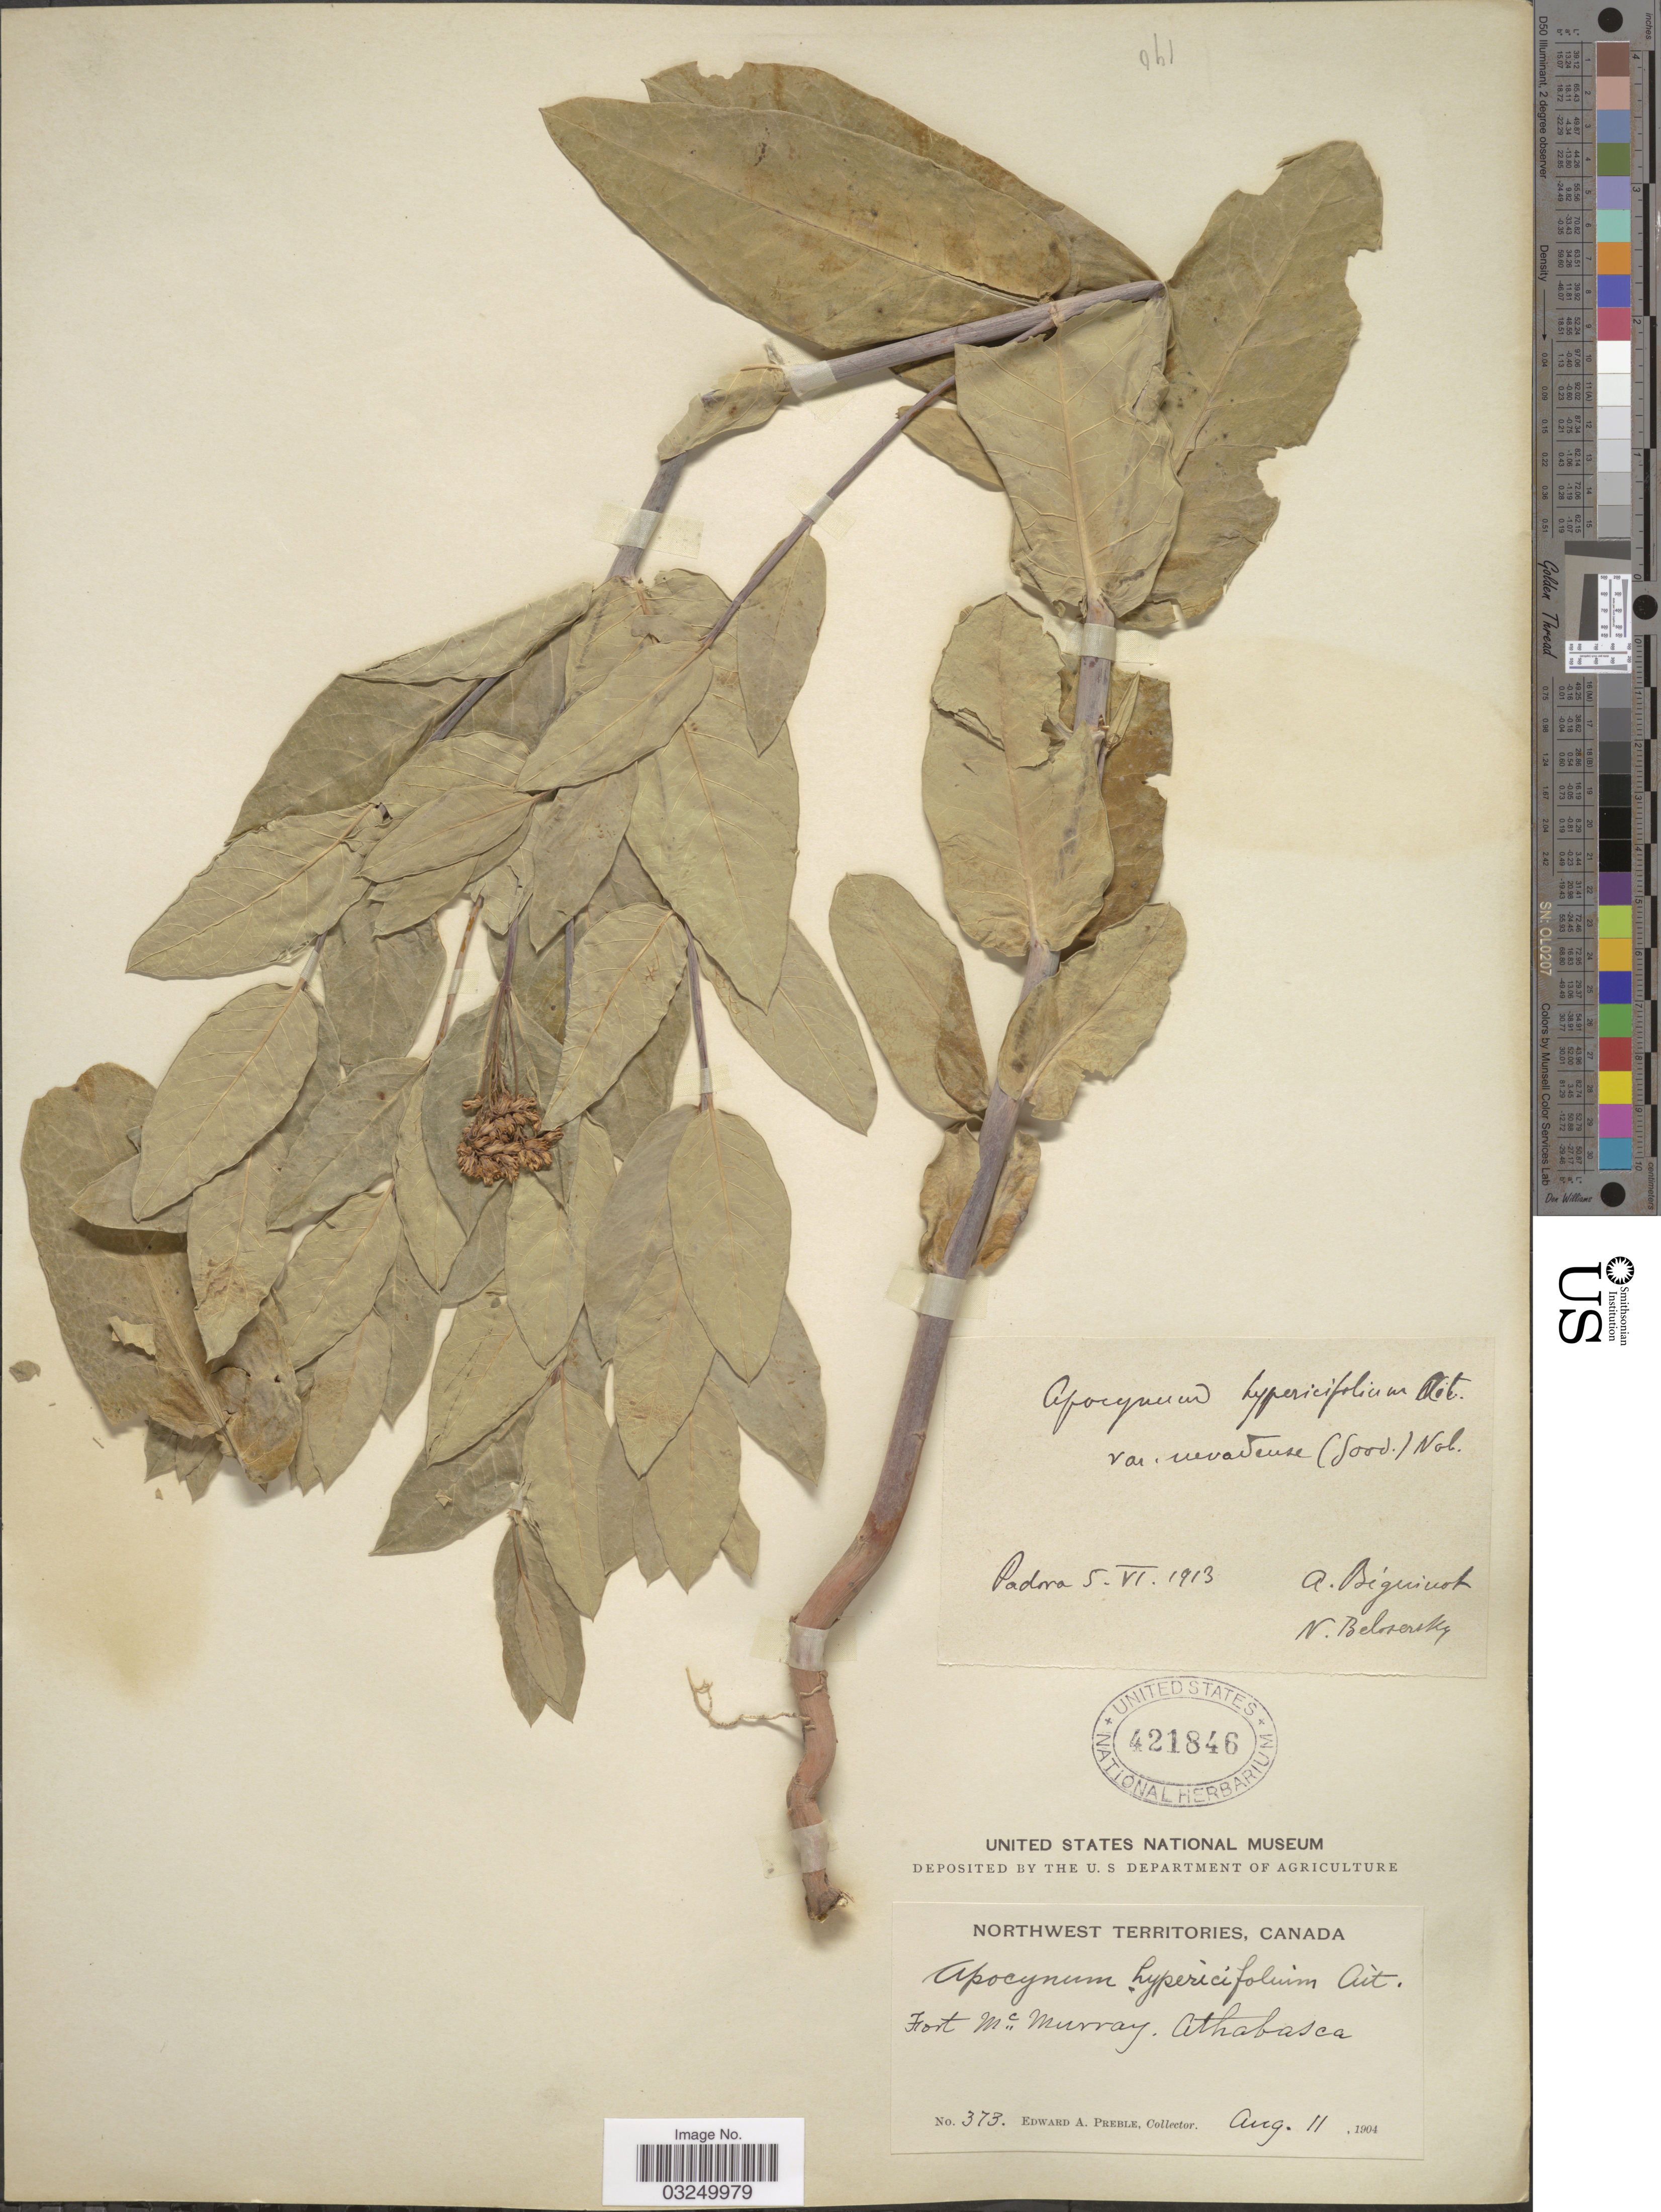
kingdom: Plantae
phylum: Tracheophyta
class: Magnoliopsida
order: Gentianales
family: Apocynaceae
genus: Apocynum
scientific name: Apocynum nevadense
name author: Goodd.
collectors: E. Preble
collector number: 373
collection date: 1904-08-11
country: Canada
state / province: Northwest Territories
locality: Fort McMurray, Athabasca.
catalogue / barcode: US 421846